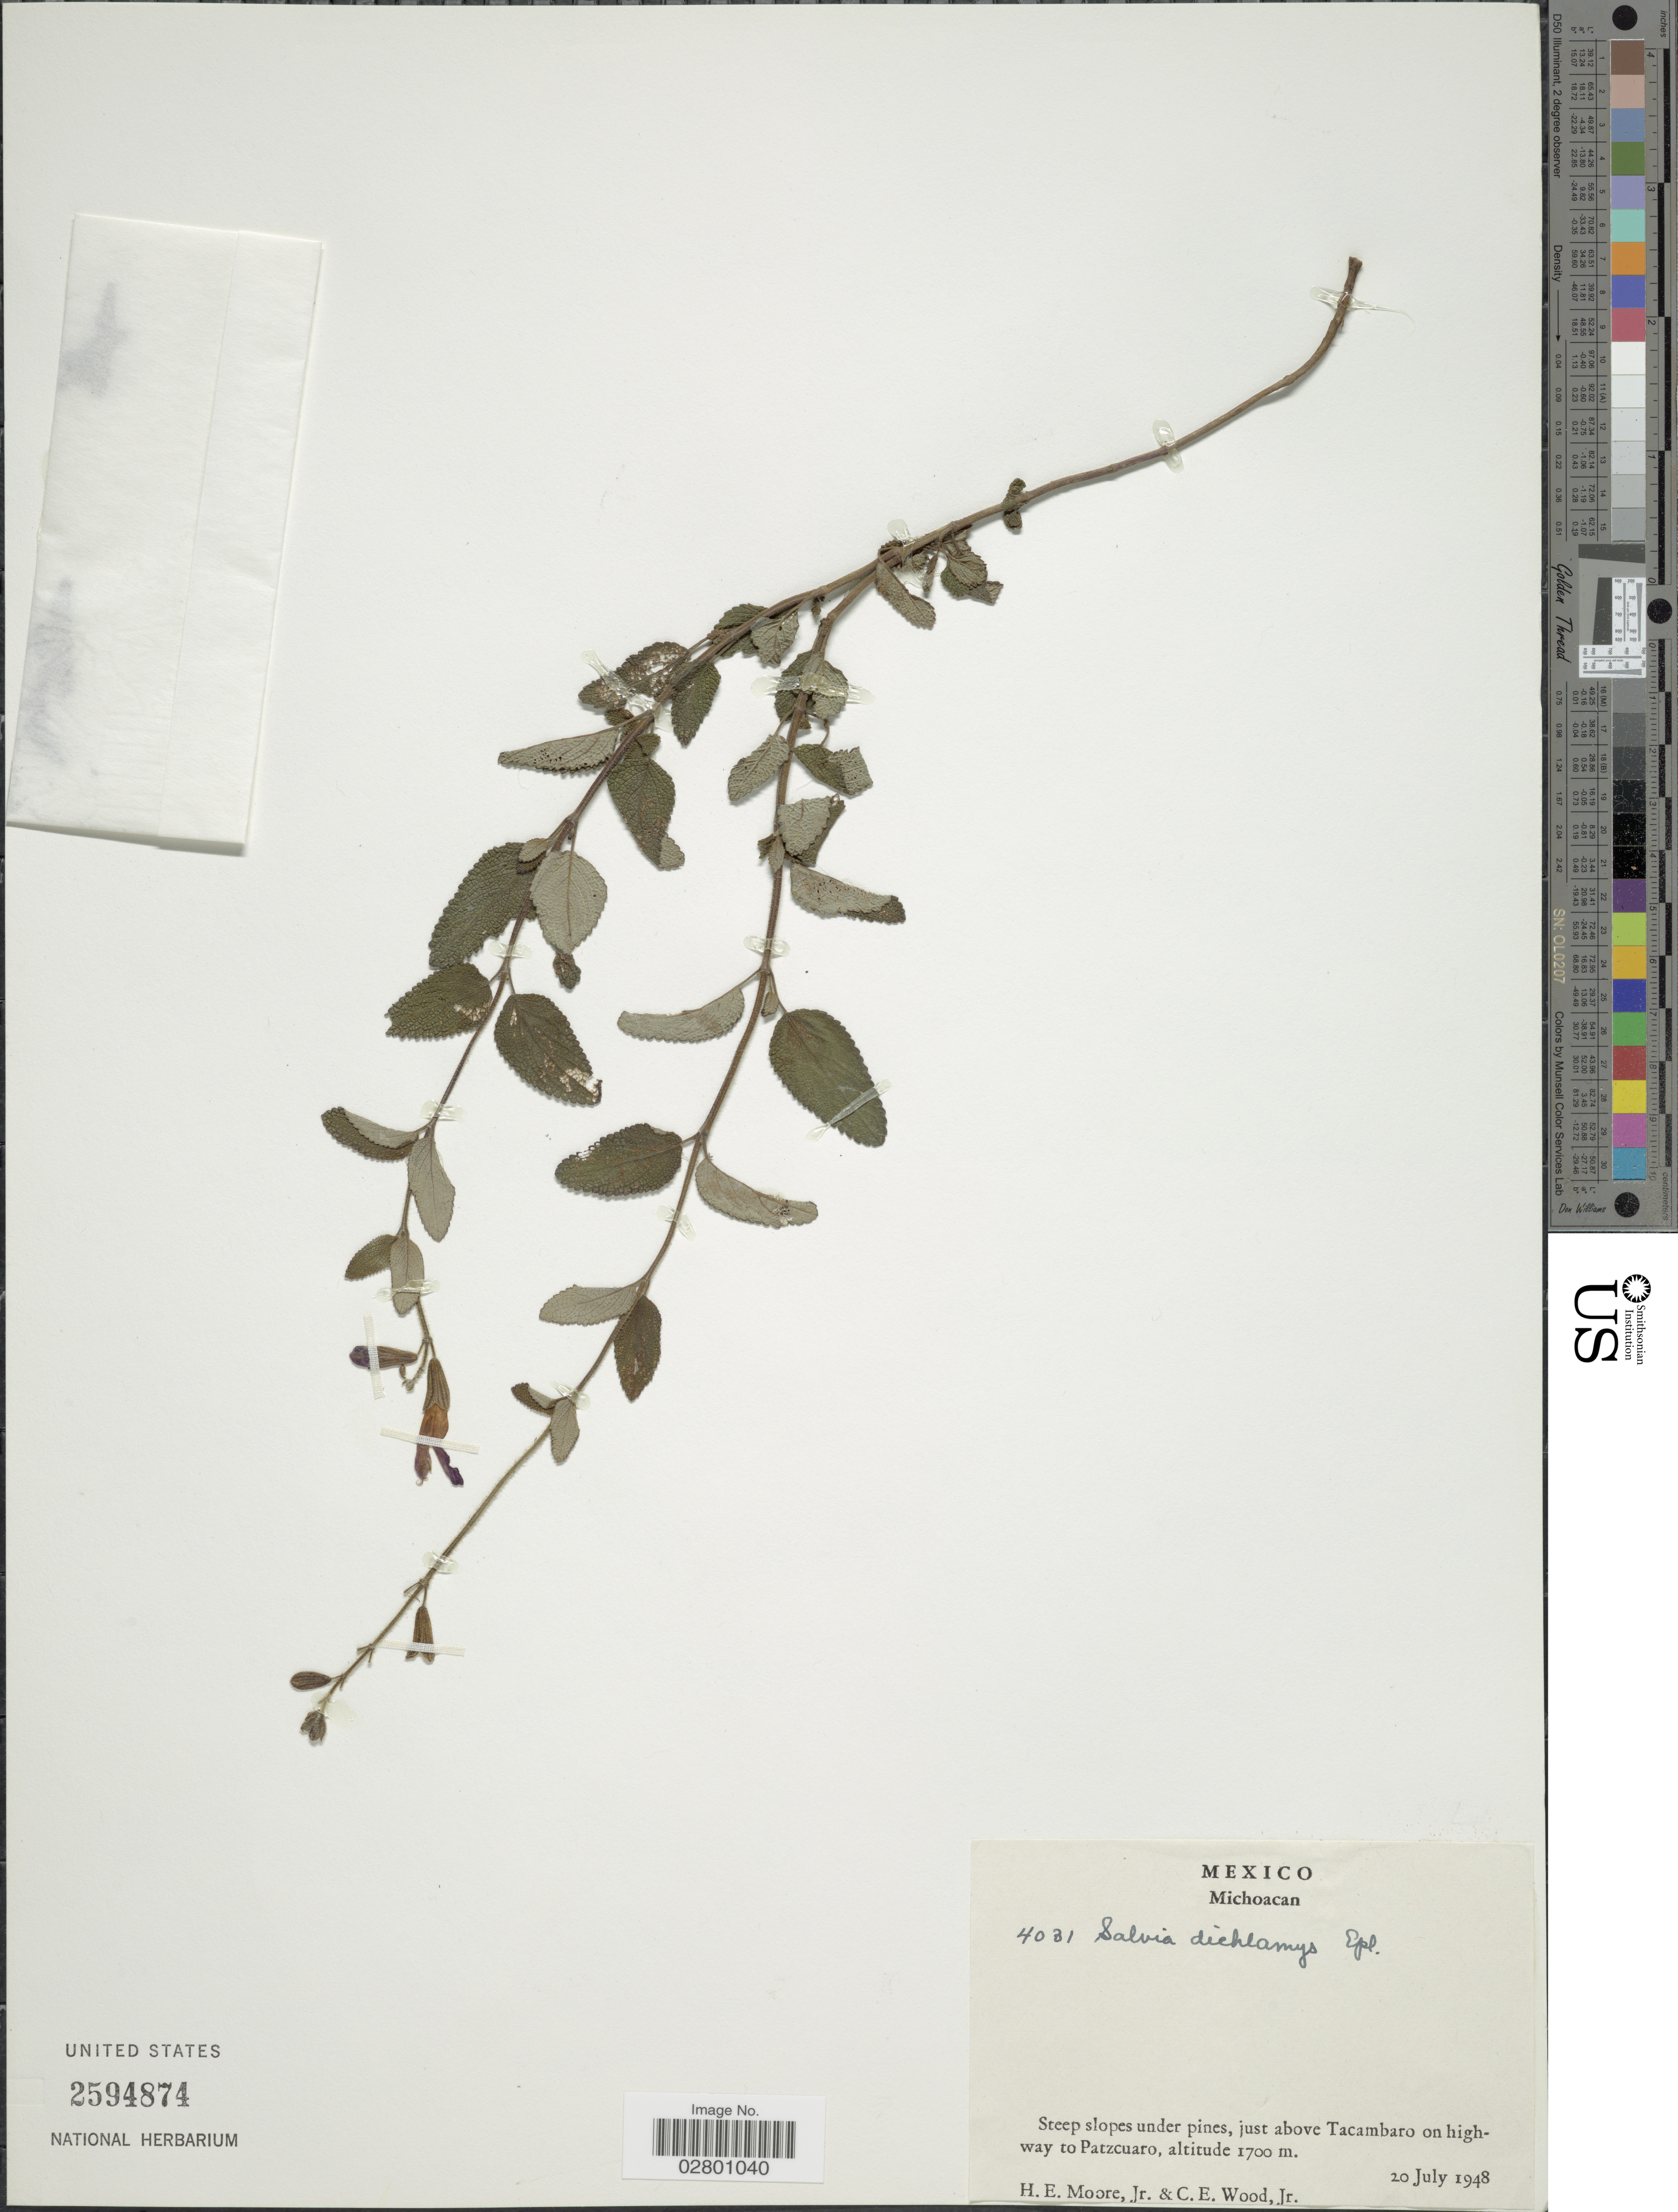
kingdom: Plantae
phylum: Tracheophyta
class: Magnoliopsida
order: Lamiales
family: Lamiaceae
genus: Salvia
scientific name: Salvia dichlamys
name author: Epling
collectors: H. E. Moore & C. Wood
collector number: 4031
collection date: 1948-07-20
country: Mexico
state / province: Michoacán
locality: Michoacan. Steeps slopes under pines, just above Tacambaro on highway to Patzcuaro.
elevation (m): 1700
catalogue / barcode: US 2594874